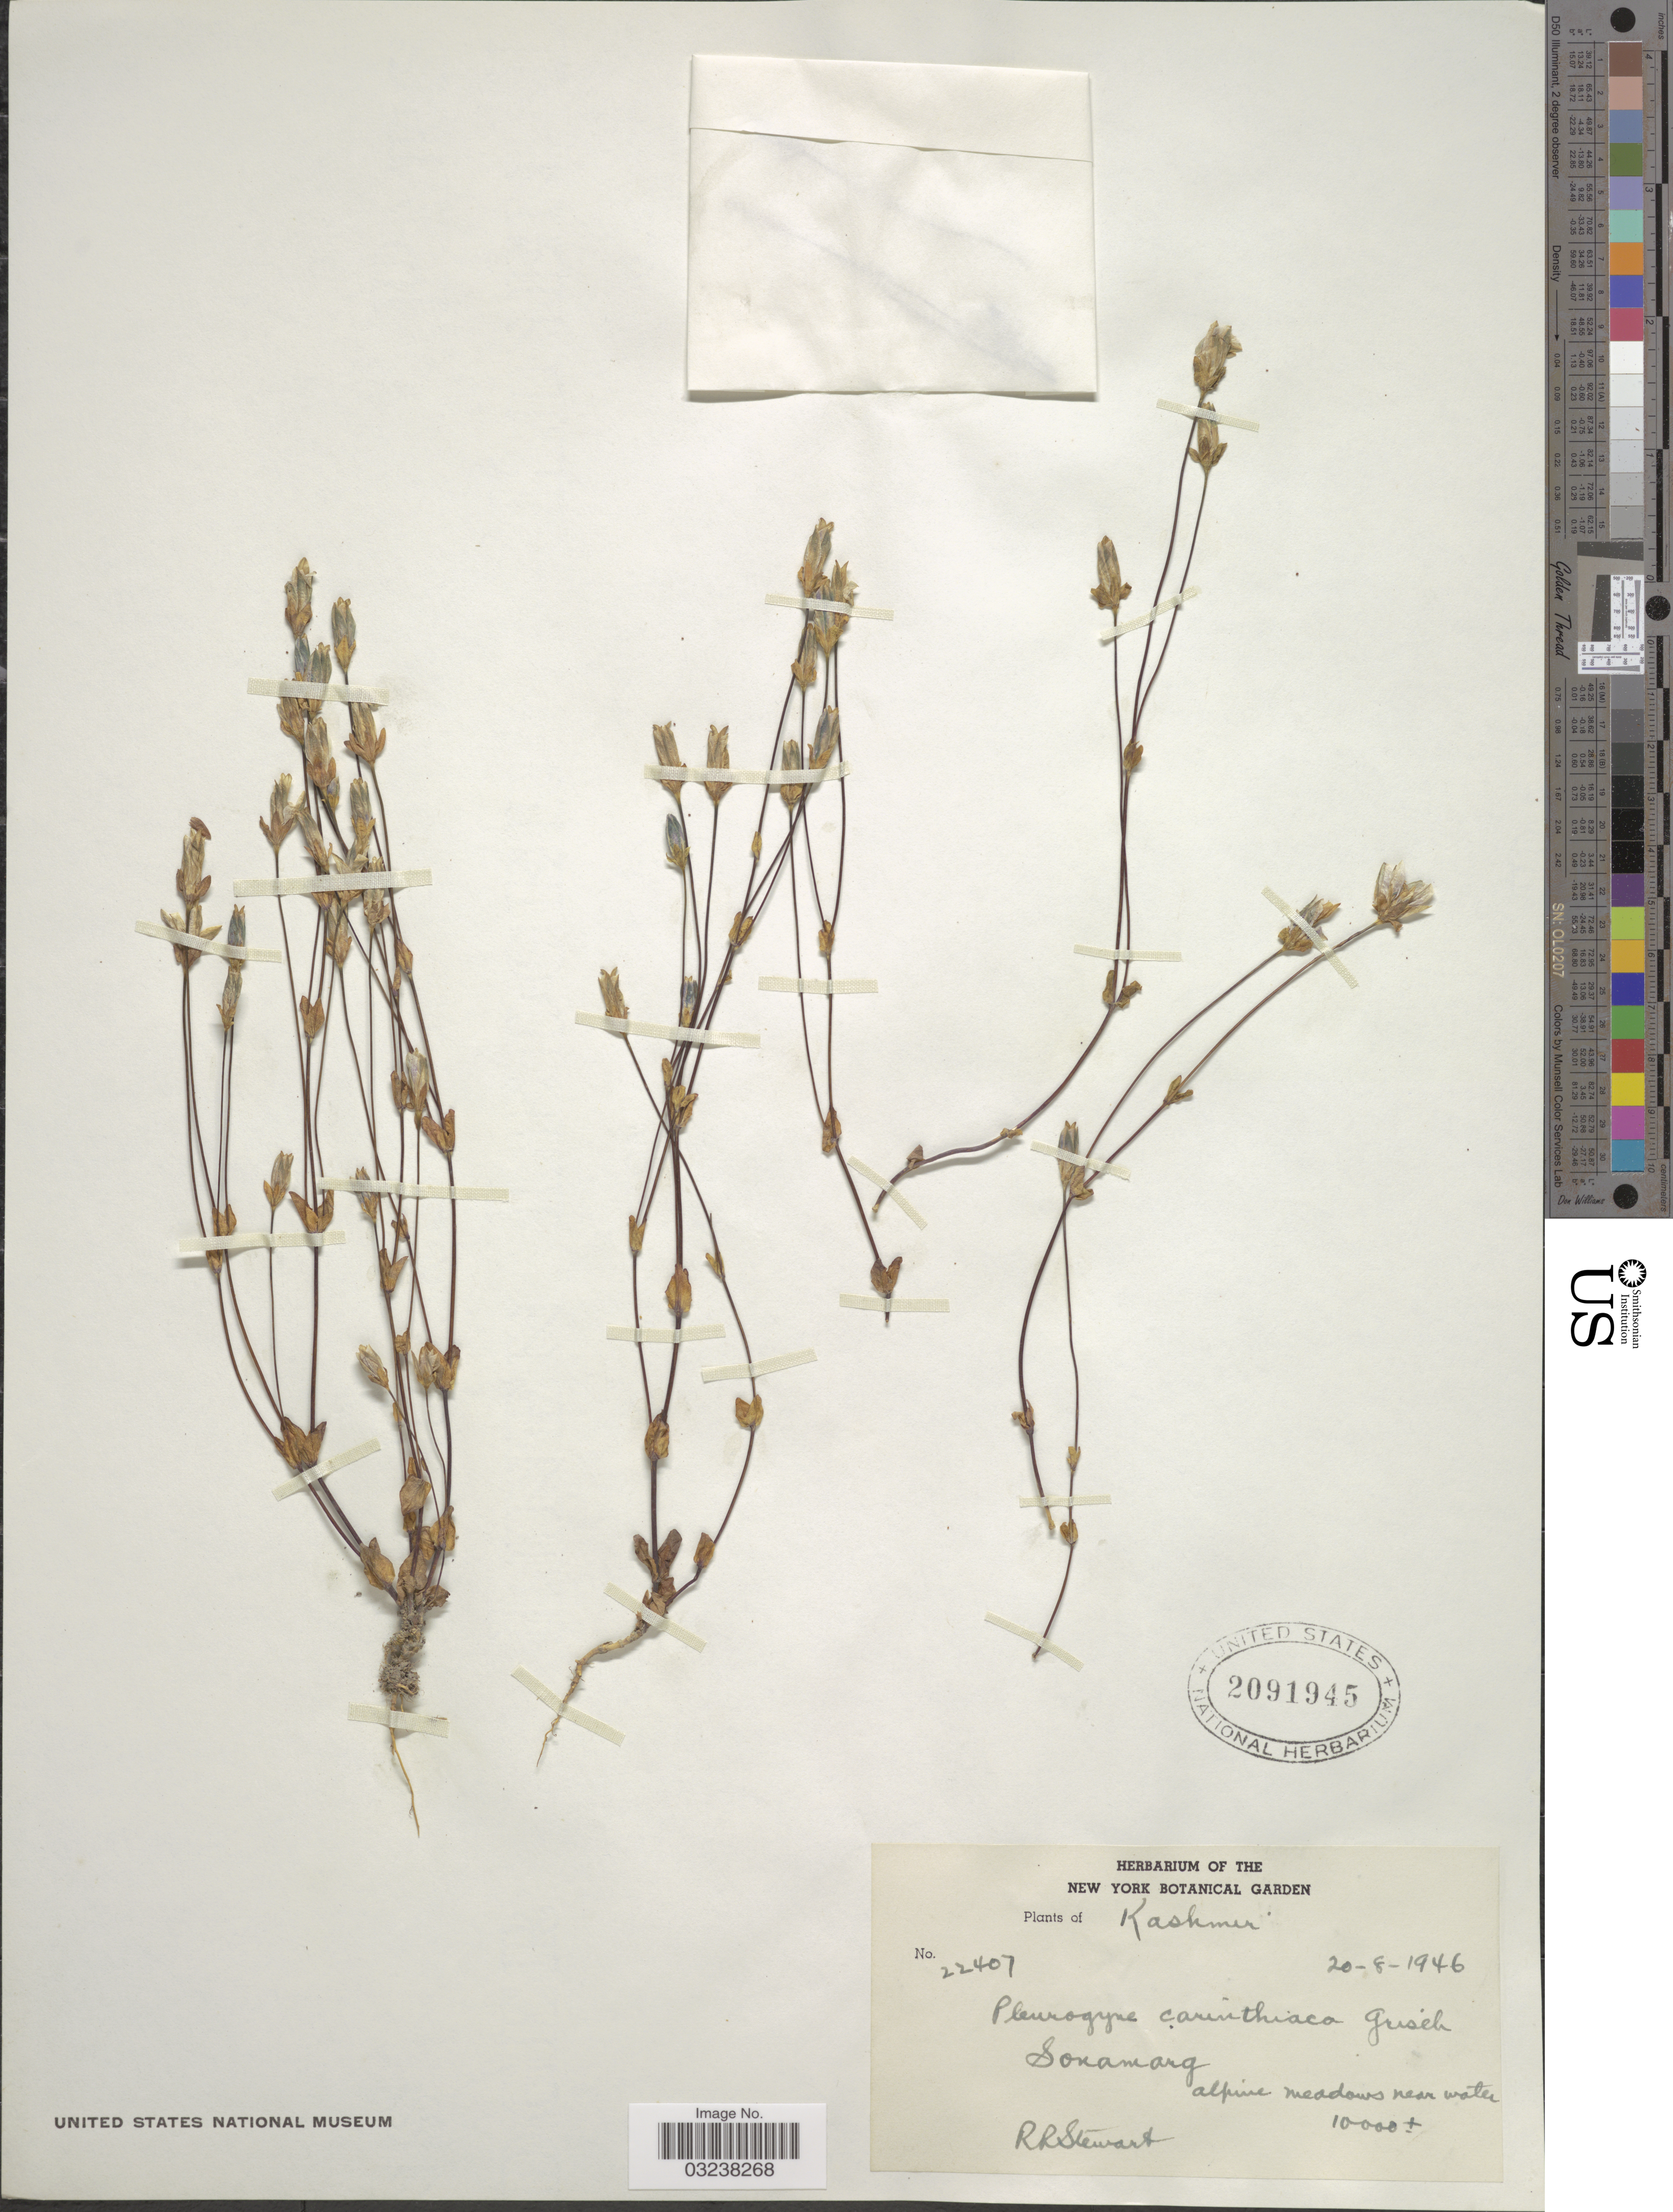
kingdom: Plantae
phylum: Tracheophyta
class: Magnoliopsida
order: Gentianales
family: Gentianaceae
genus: Lomatogonium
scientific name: Lomatogonium carinthiacum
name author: (Wulfen) A. Braun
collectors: R. Stewart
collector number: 22407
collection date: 1946-08-20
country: India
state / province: Jammu and Kashmir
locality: Kashmir. Sonamarg. Alpine meadows near water.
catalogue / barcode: US 2091945